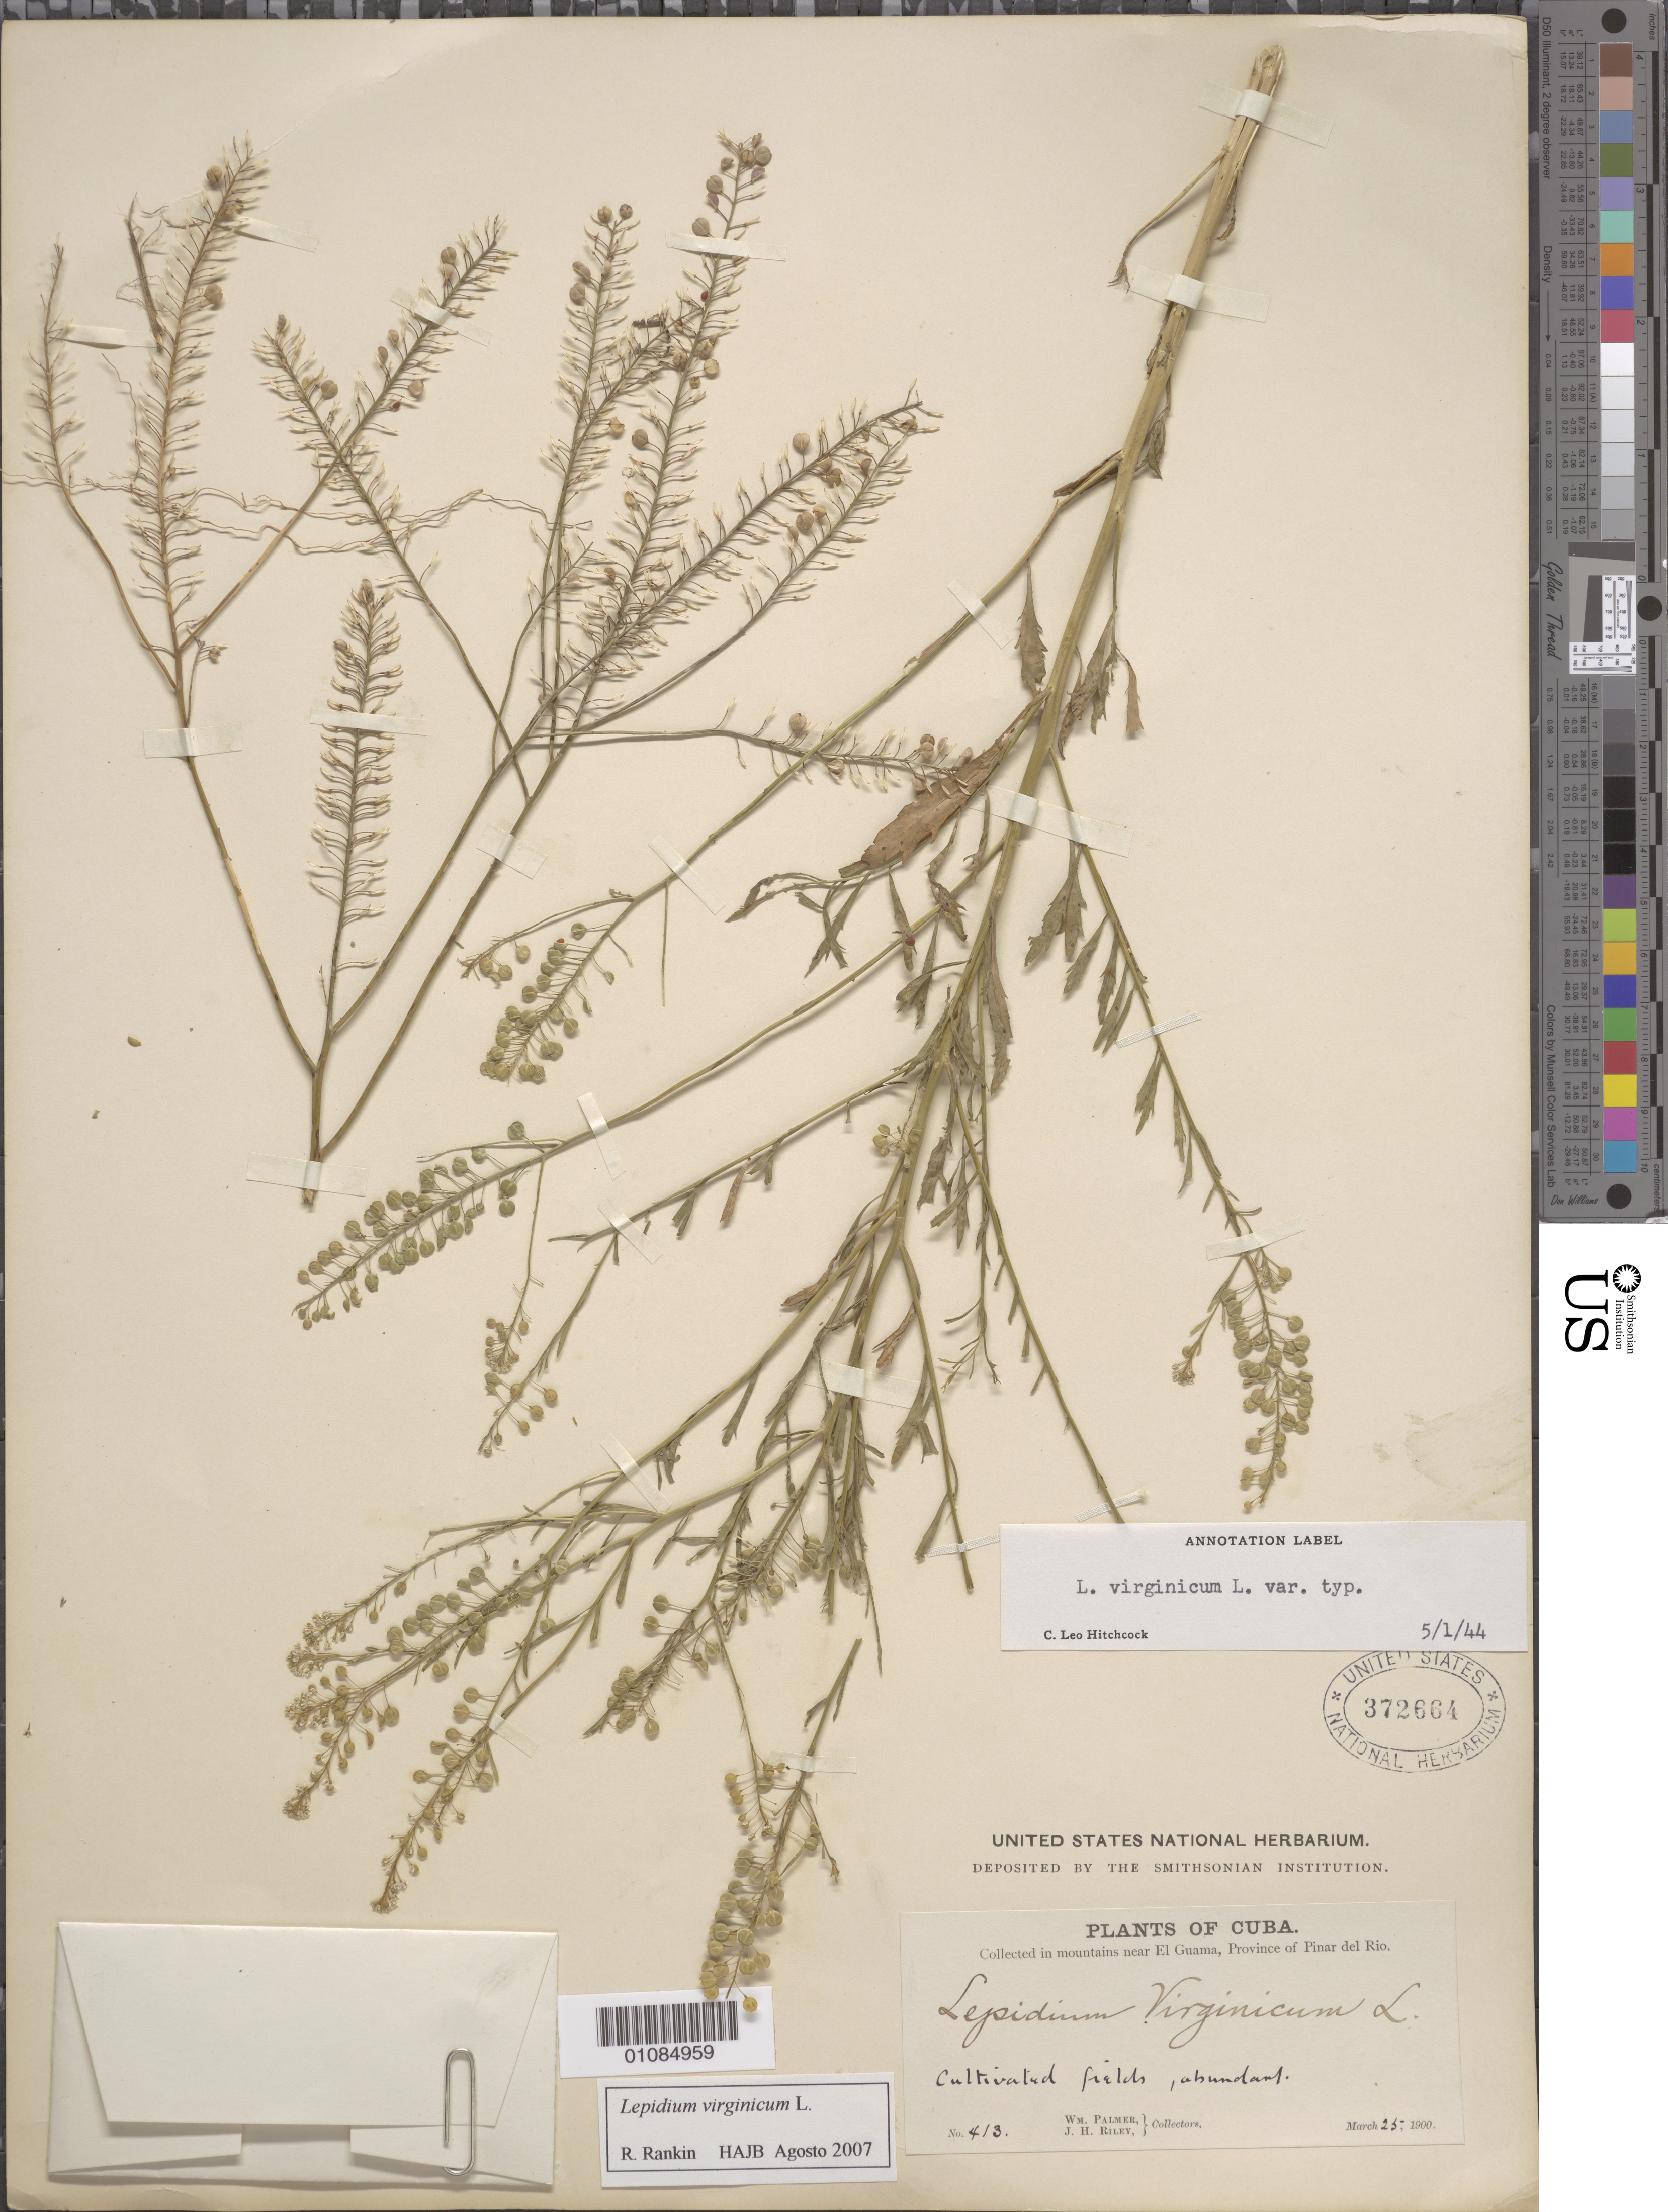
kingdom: Plantae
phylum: Tracheophyta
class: Magnoliopsida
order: Brassicales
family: Brassicaceae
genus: Lepidium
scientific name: Lepidium virginicum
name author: L.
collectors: W. Palmer & J. H. Riley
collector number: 413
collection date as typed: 25 Mar 1900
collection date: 1900-03-25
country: Cuba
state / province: Pinar del Rio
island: Cuba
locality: Collected in Mountains near El Guama, Province of Pinar del Rio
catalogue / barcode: US 372664